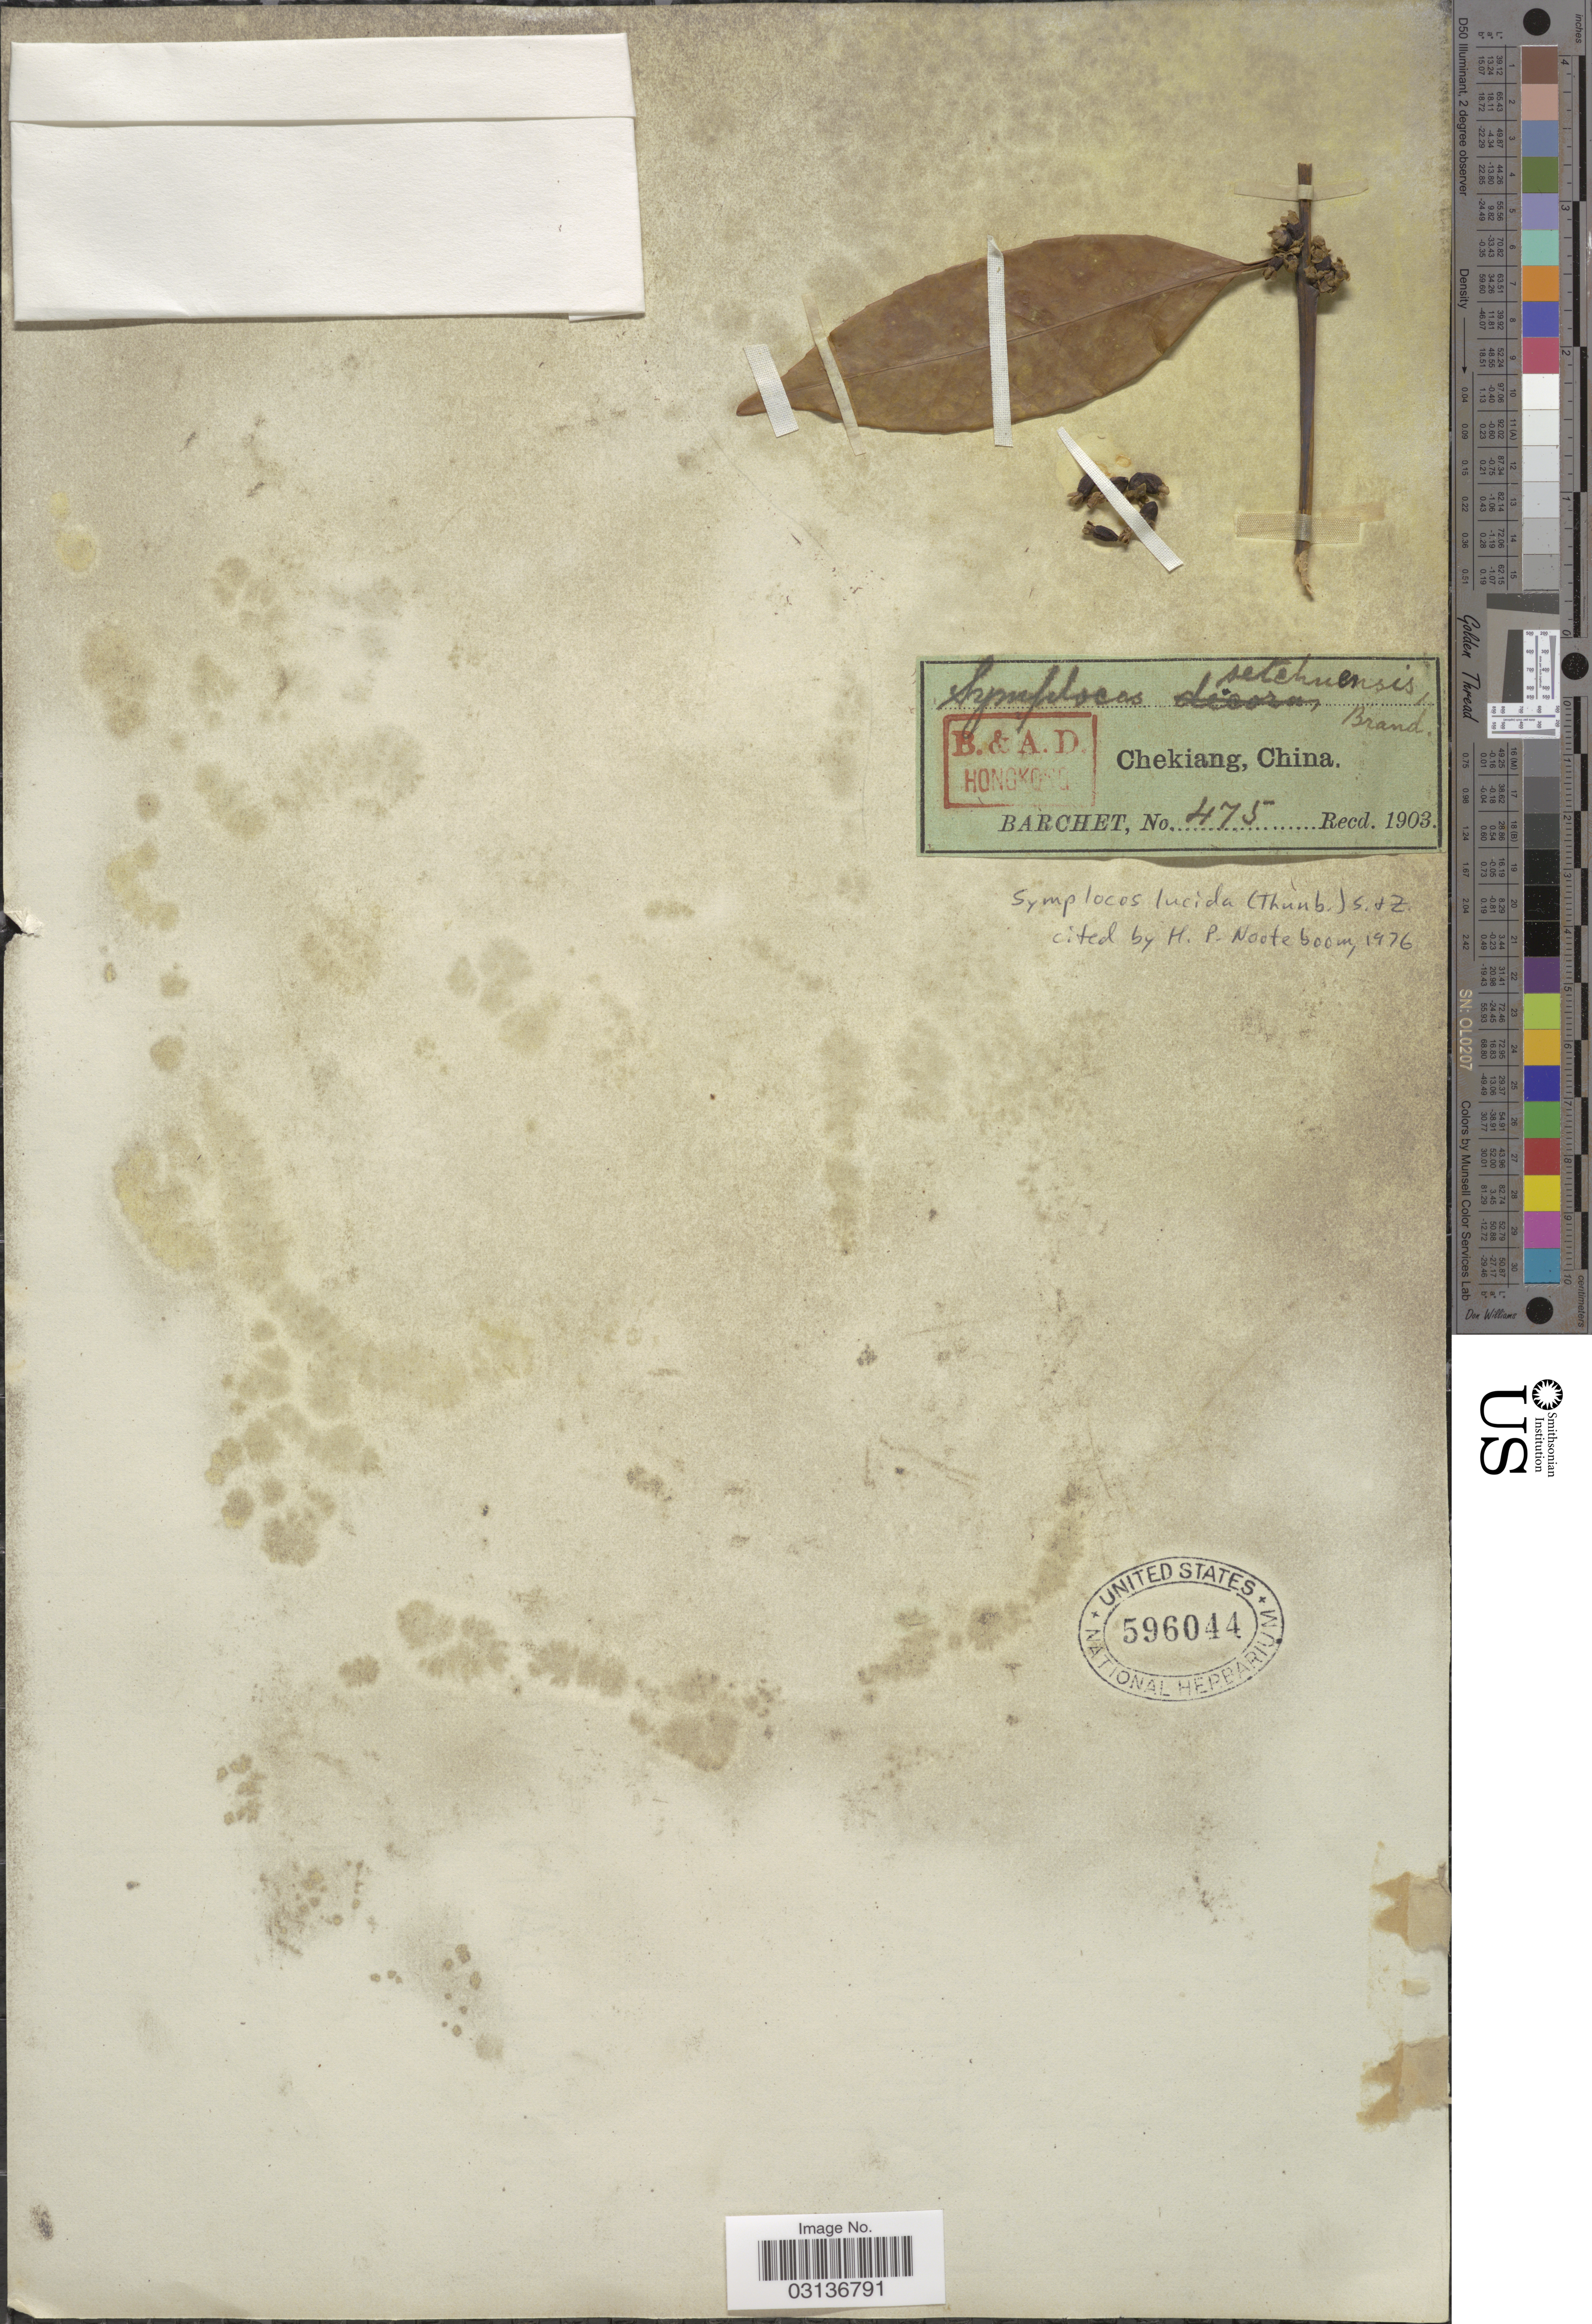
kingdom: Plantae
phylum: Tracheophyta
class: Magnoliopsida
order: Ericales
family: Symplocaceae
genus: Symplocos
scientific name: Symplocos lucida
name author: (Thurb.) Siebold & Zucc.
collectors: S. P. Barchet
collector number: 475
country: China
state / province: Zhejiang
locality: Chekiang.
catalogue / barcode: US 596044